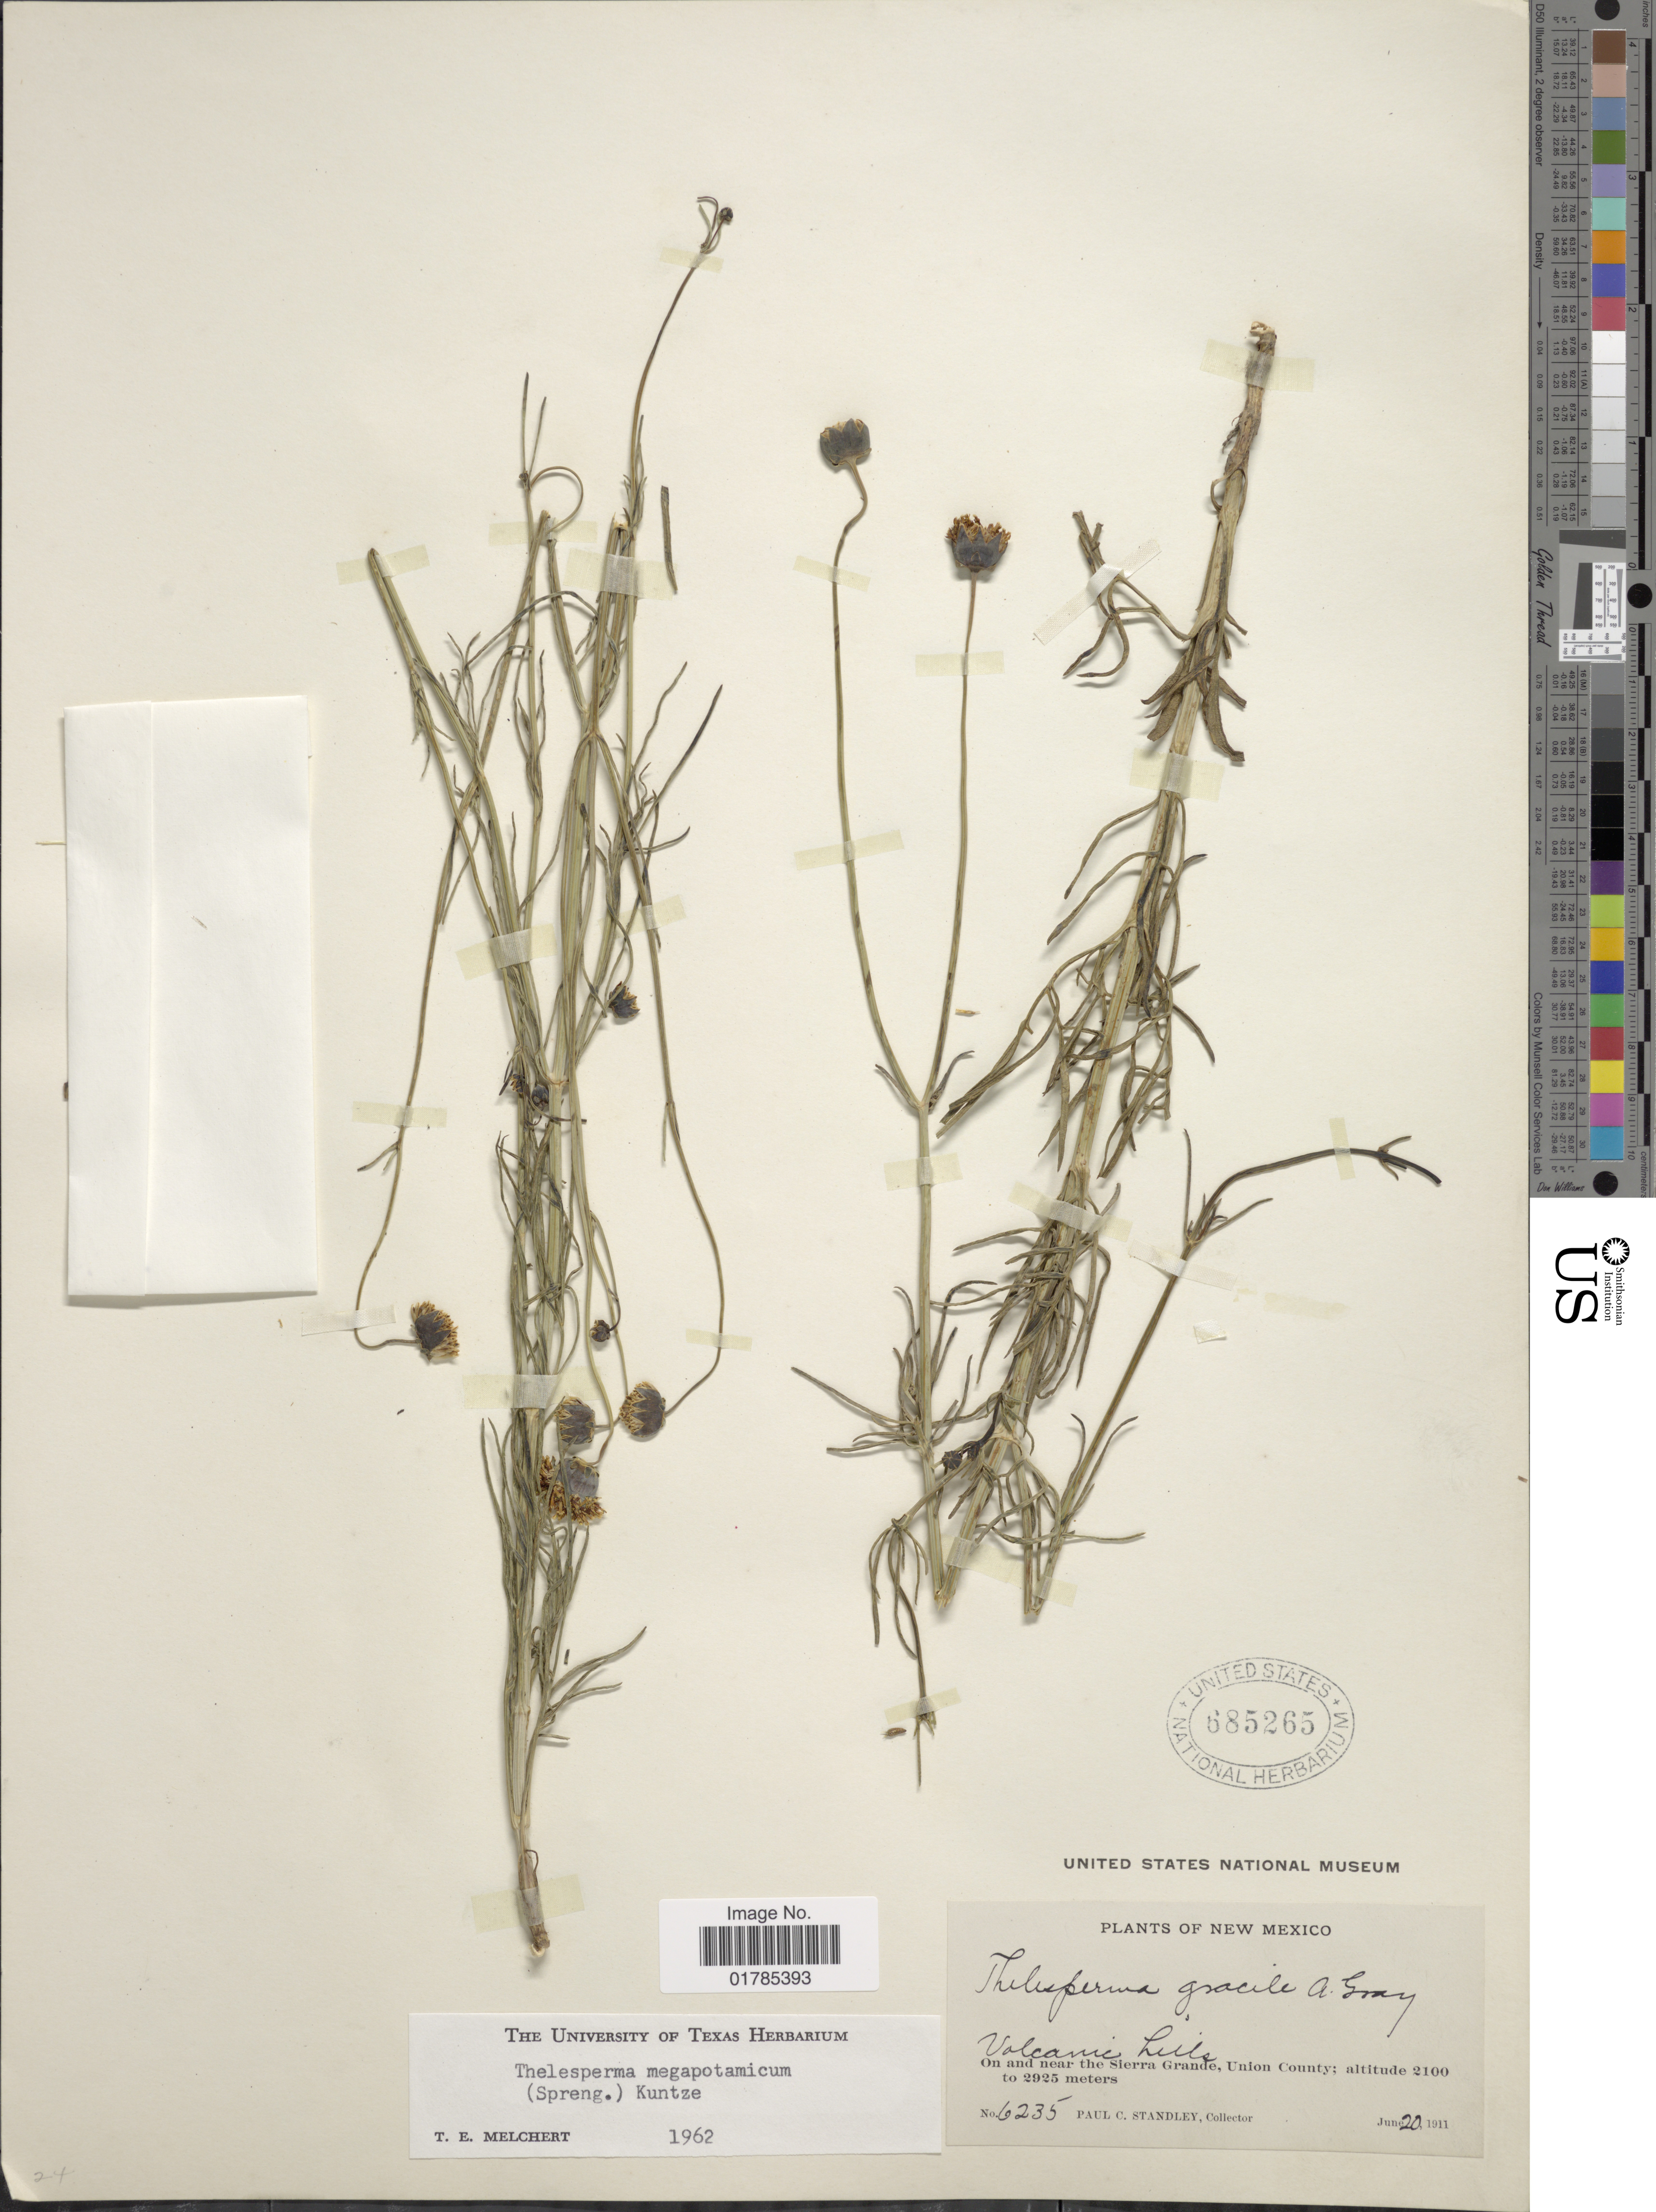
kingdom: Plantae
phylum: Tracheophyta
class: Magnoliopsida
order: Asterales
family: Asteraceae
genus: Thelesperma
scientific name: Thelesperma megapotamicum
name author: (Spreng.) Herter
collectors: P. C. Standley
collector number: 6235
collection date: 1911-06-20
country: United States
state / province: New Mexico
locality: Volcanoc hills, On and near the Serra Grande, Union County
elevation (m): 2100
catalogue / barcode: US 685265